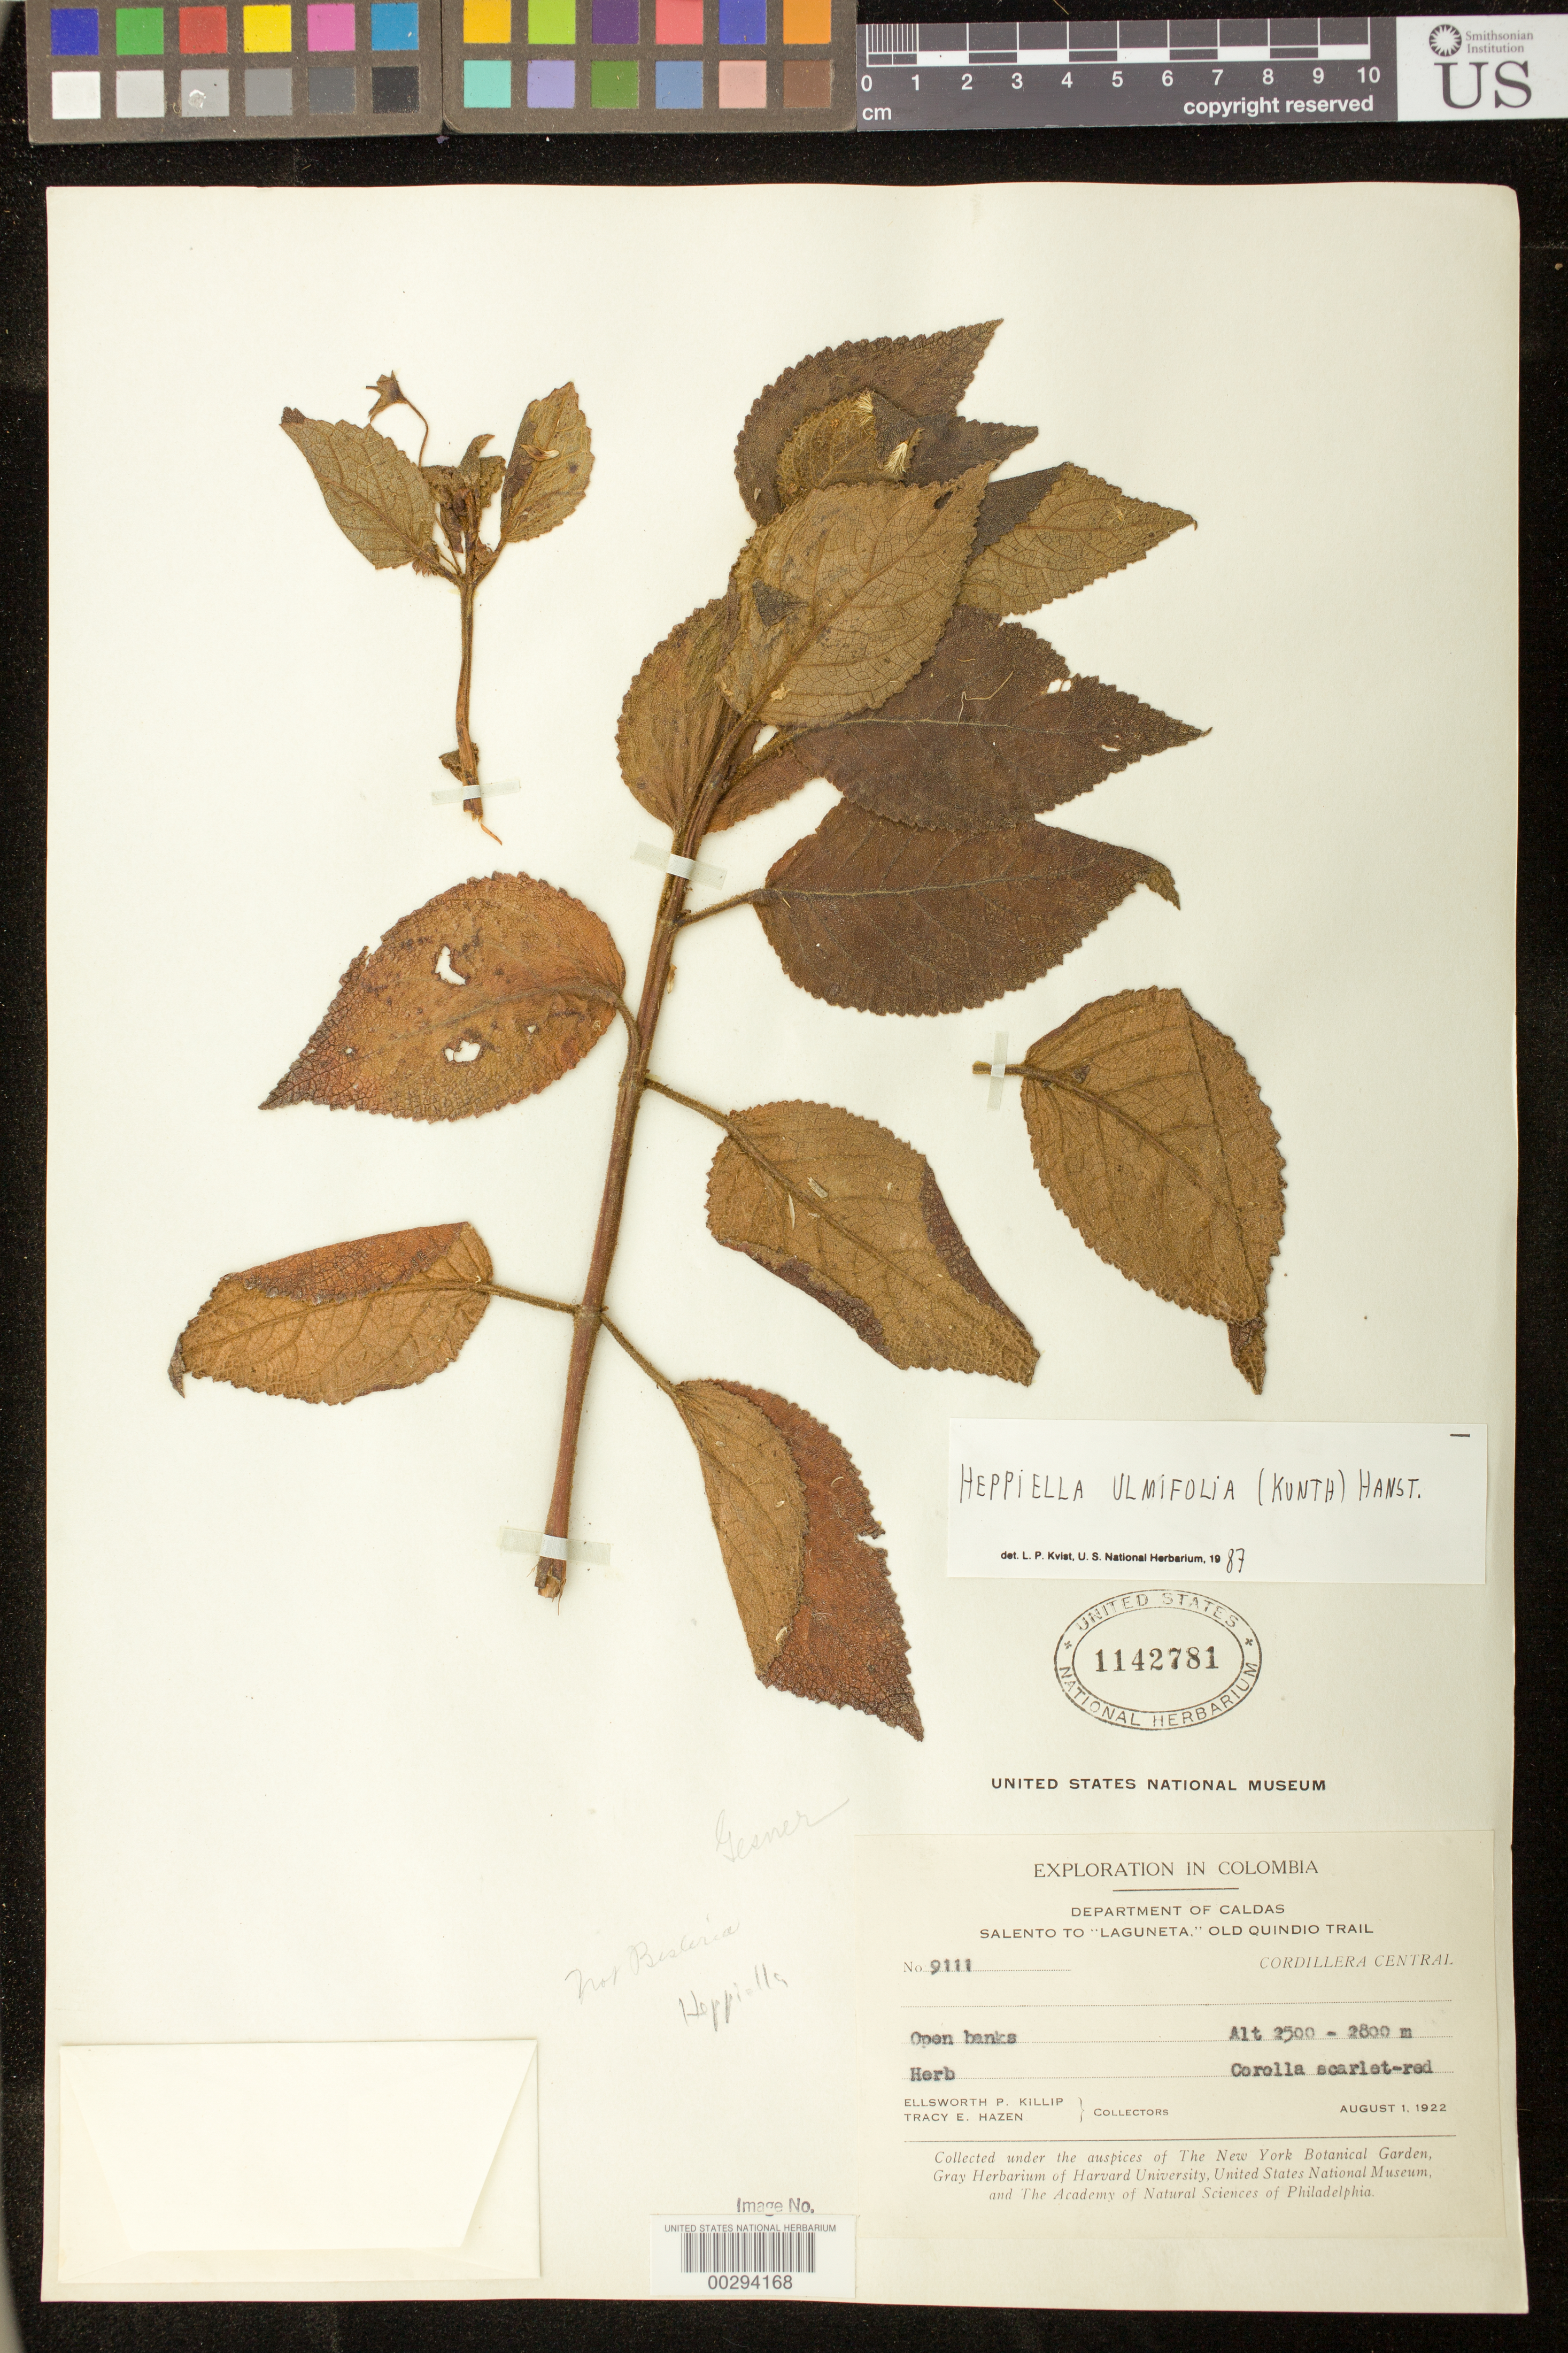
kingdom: Plantae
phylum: Tracheophyta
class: Magnoliopsida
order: Lamiales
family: Gesneriaceae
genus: Heppiella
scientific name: Heppiella ulmifolia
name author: (Kunth) Hanst.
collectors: E. P. Killip & T. E. Hazen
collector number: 9111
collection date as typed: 01 Aug 1922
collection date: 1922-08-01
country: Colombia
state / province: Caldas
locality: Salento to "Laguneta," old Quindio trail, Cordillera Central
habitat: Open banks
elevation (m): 2500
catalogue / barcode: US 1142781